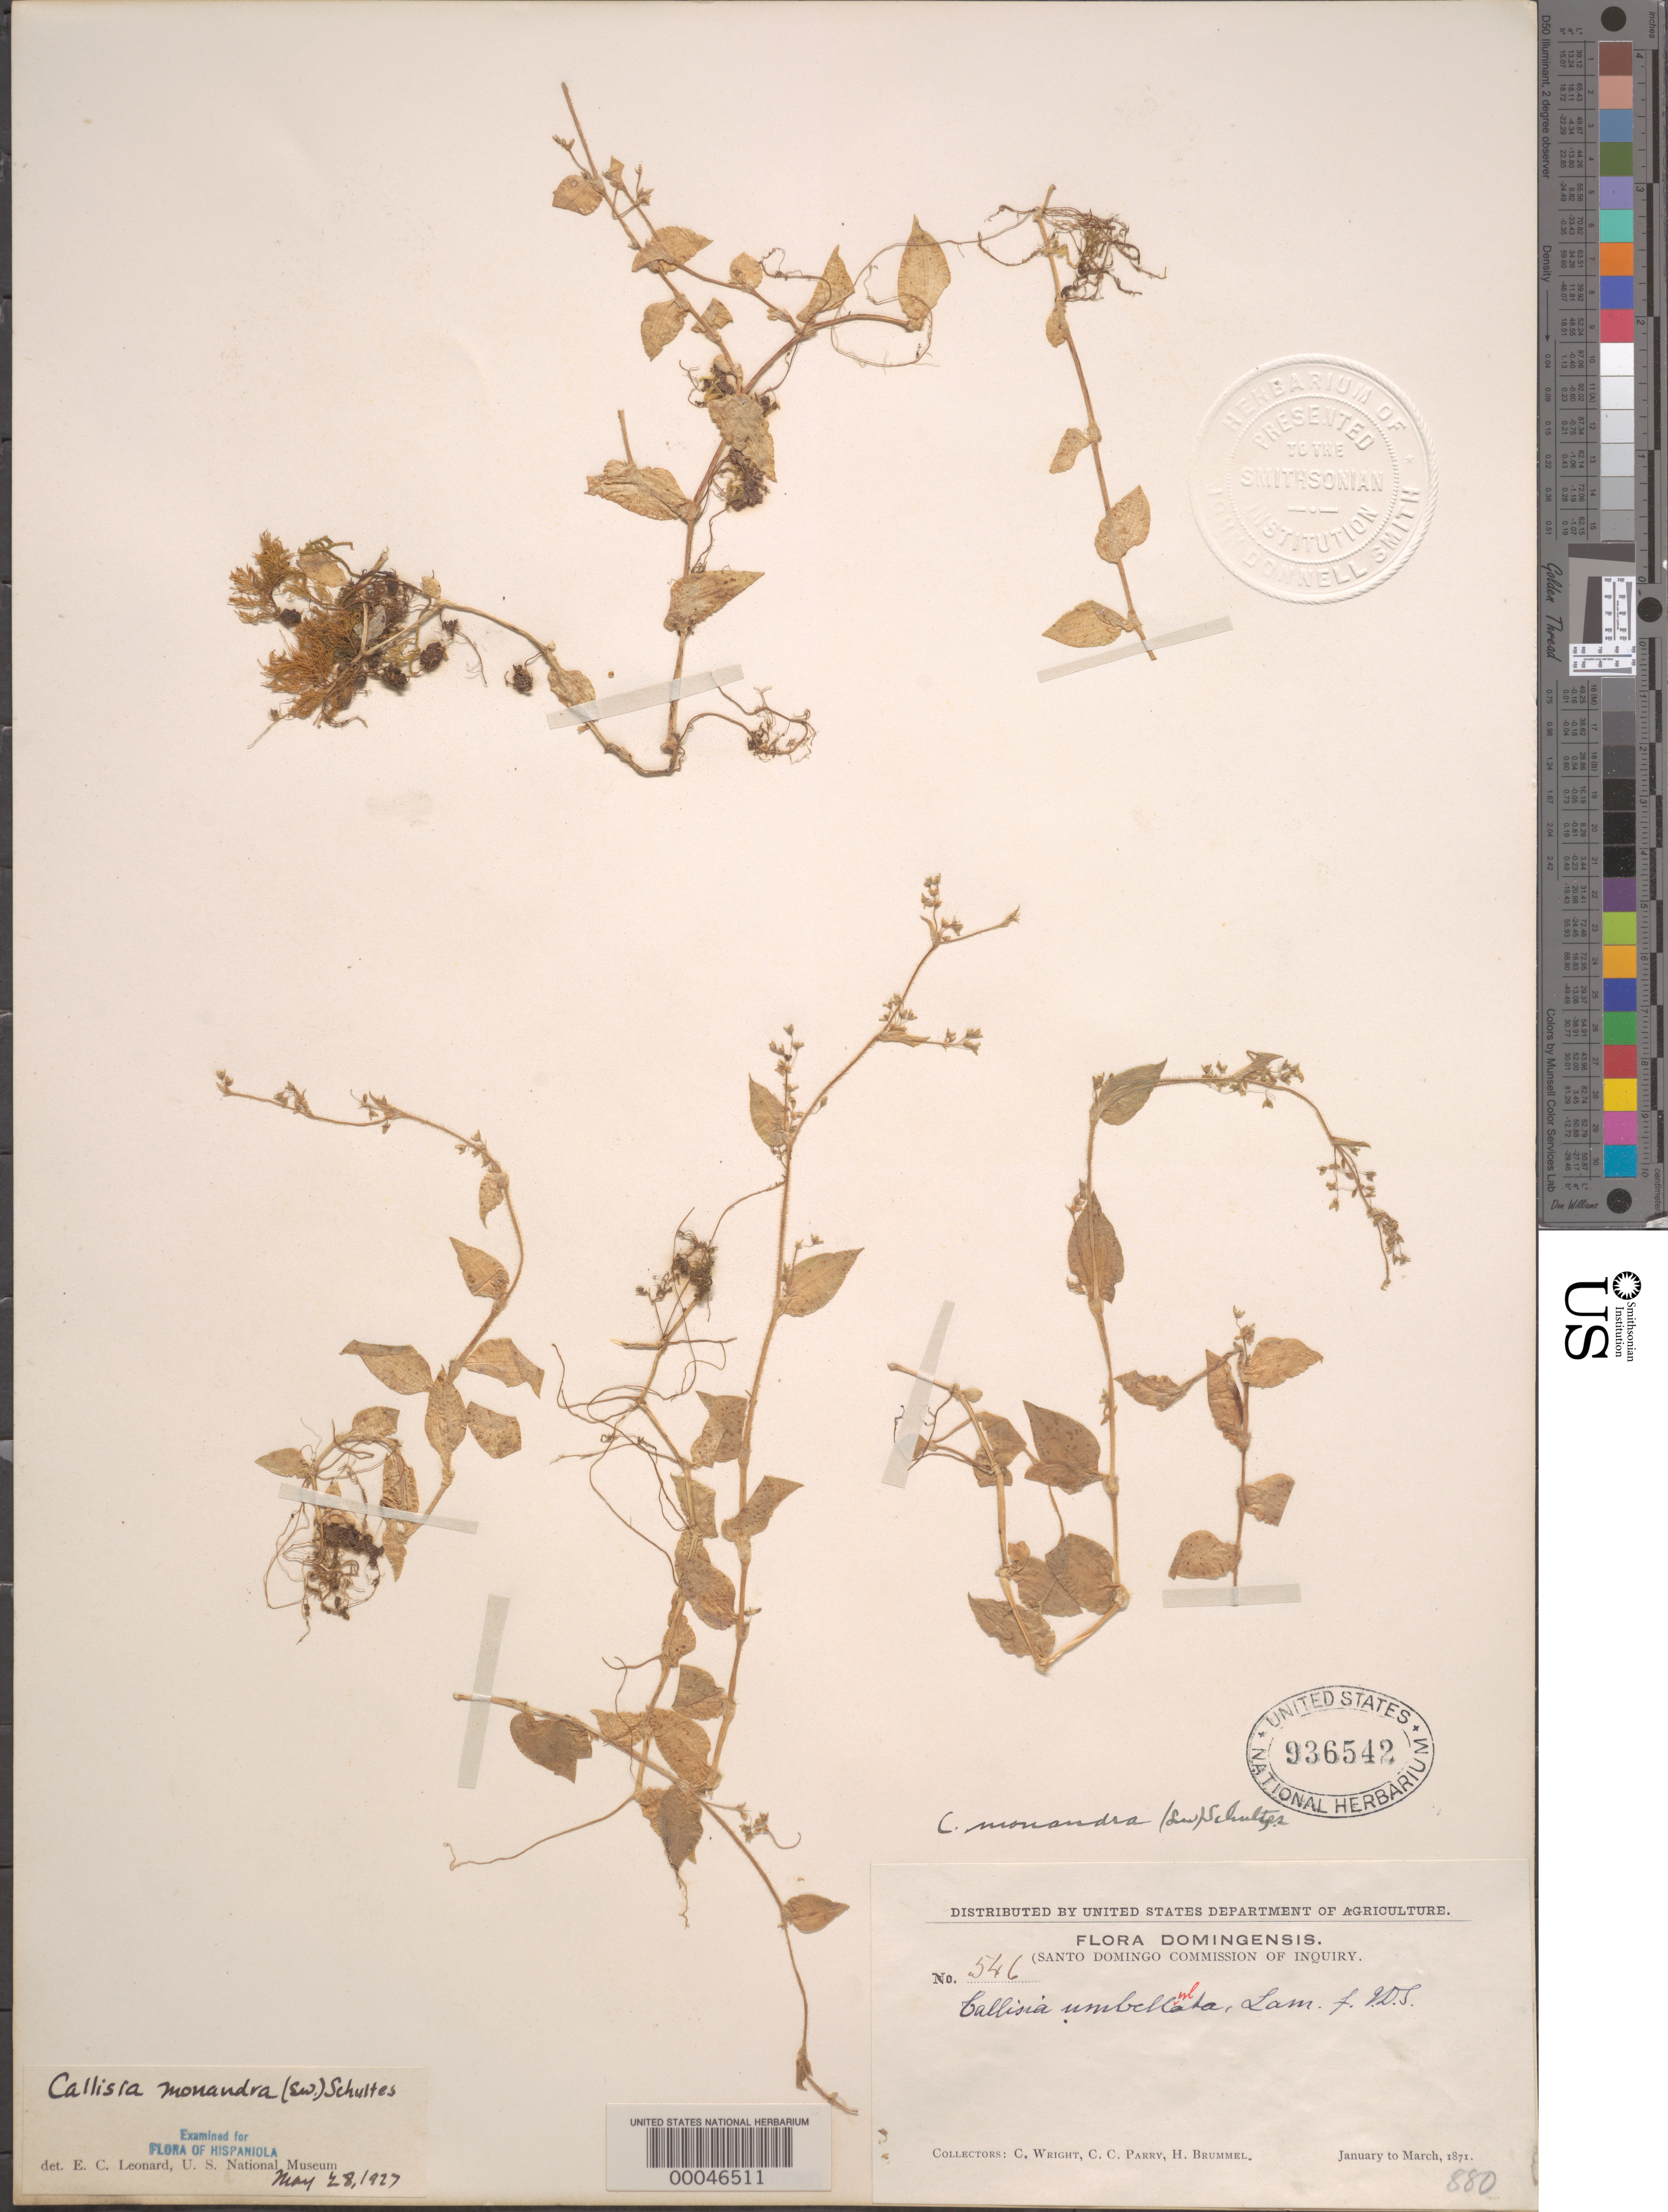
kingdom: Plantae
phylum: Tracheophyta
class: Liliopsida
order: Commelinales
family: Commelinaceae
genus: Callisia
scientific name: Callisia monandra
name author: (Sw.) Schult. & Schult. f.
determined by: Leonard, Emery C., (US)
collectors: C. Wright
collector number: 546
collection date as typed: Jan 1871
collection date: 1871-01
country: Dominican Republic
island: Hispaniola Island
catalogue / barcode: US 936542